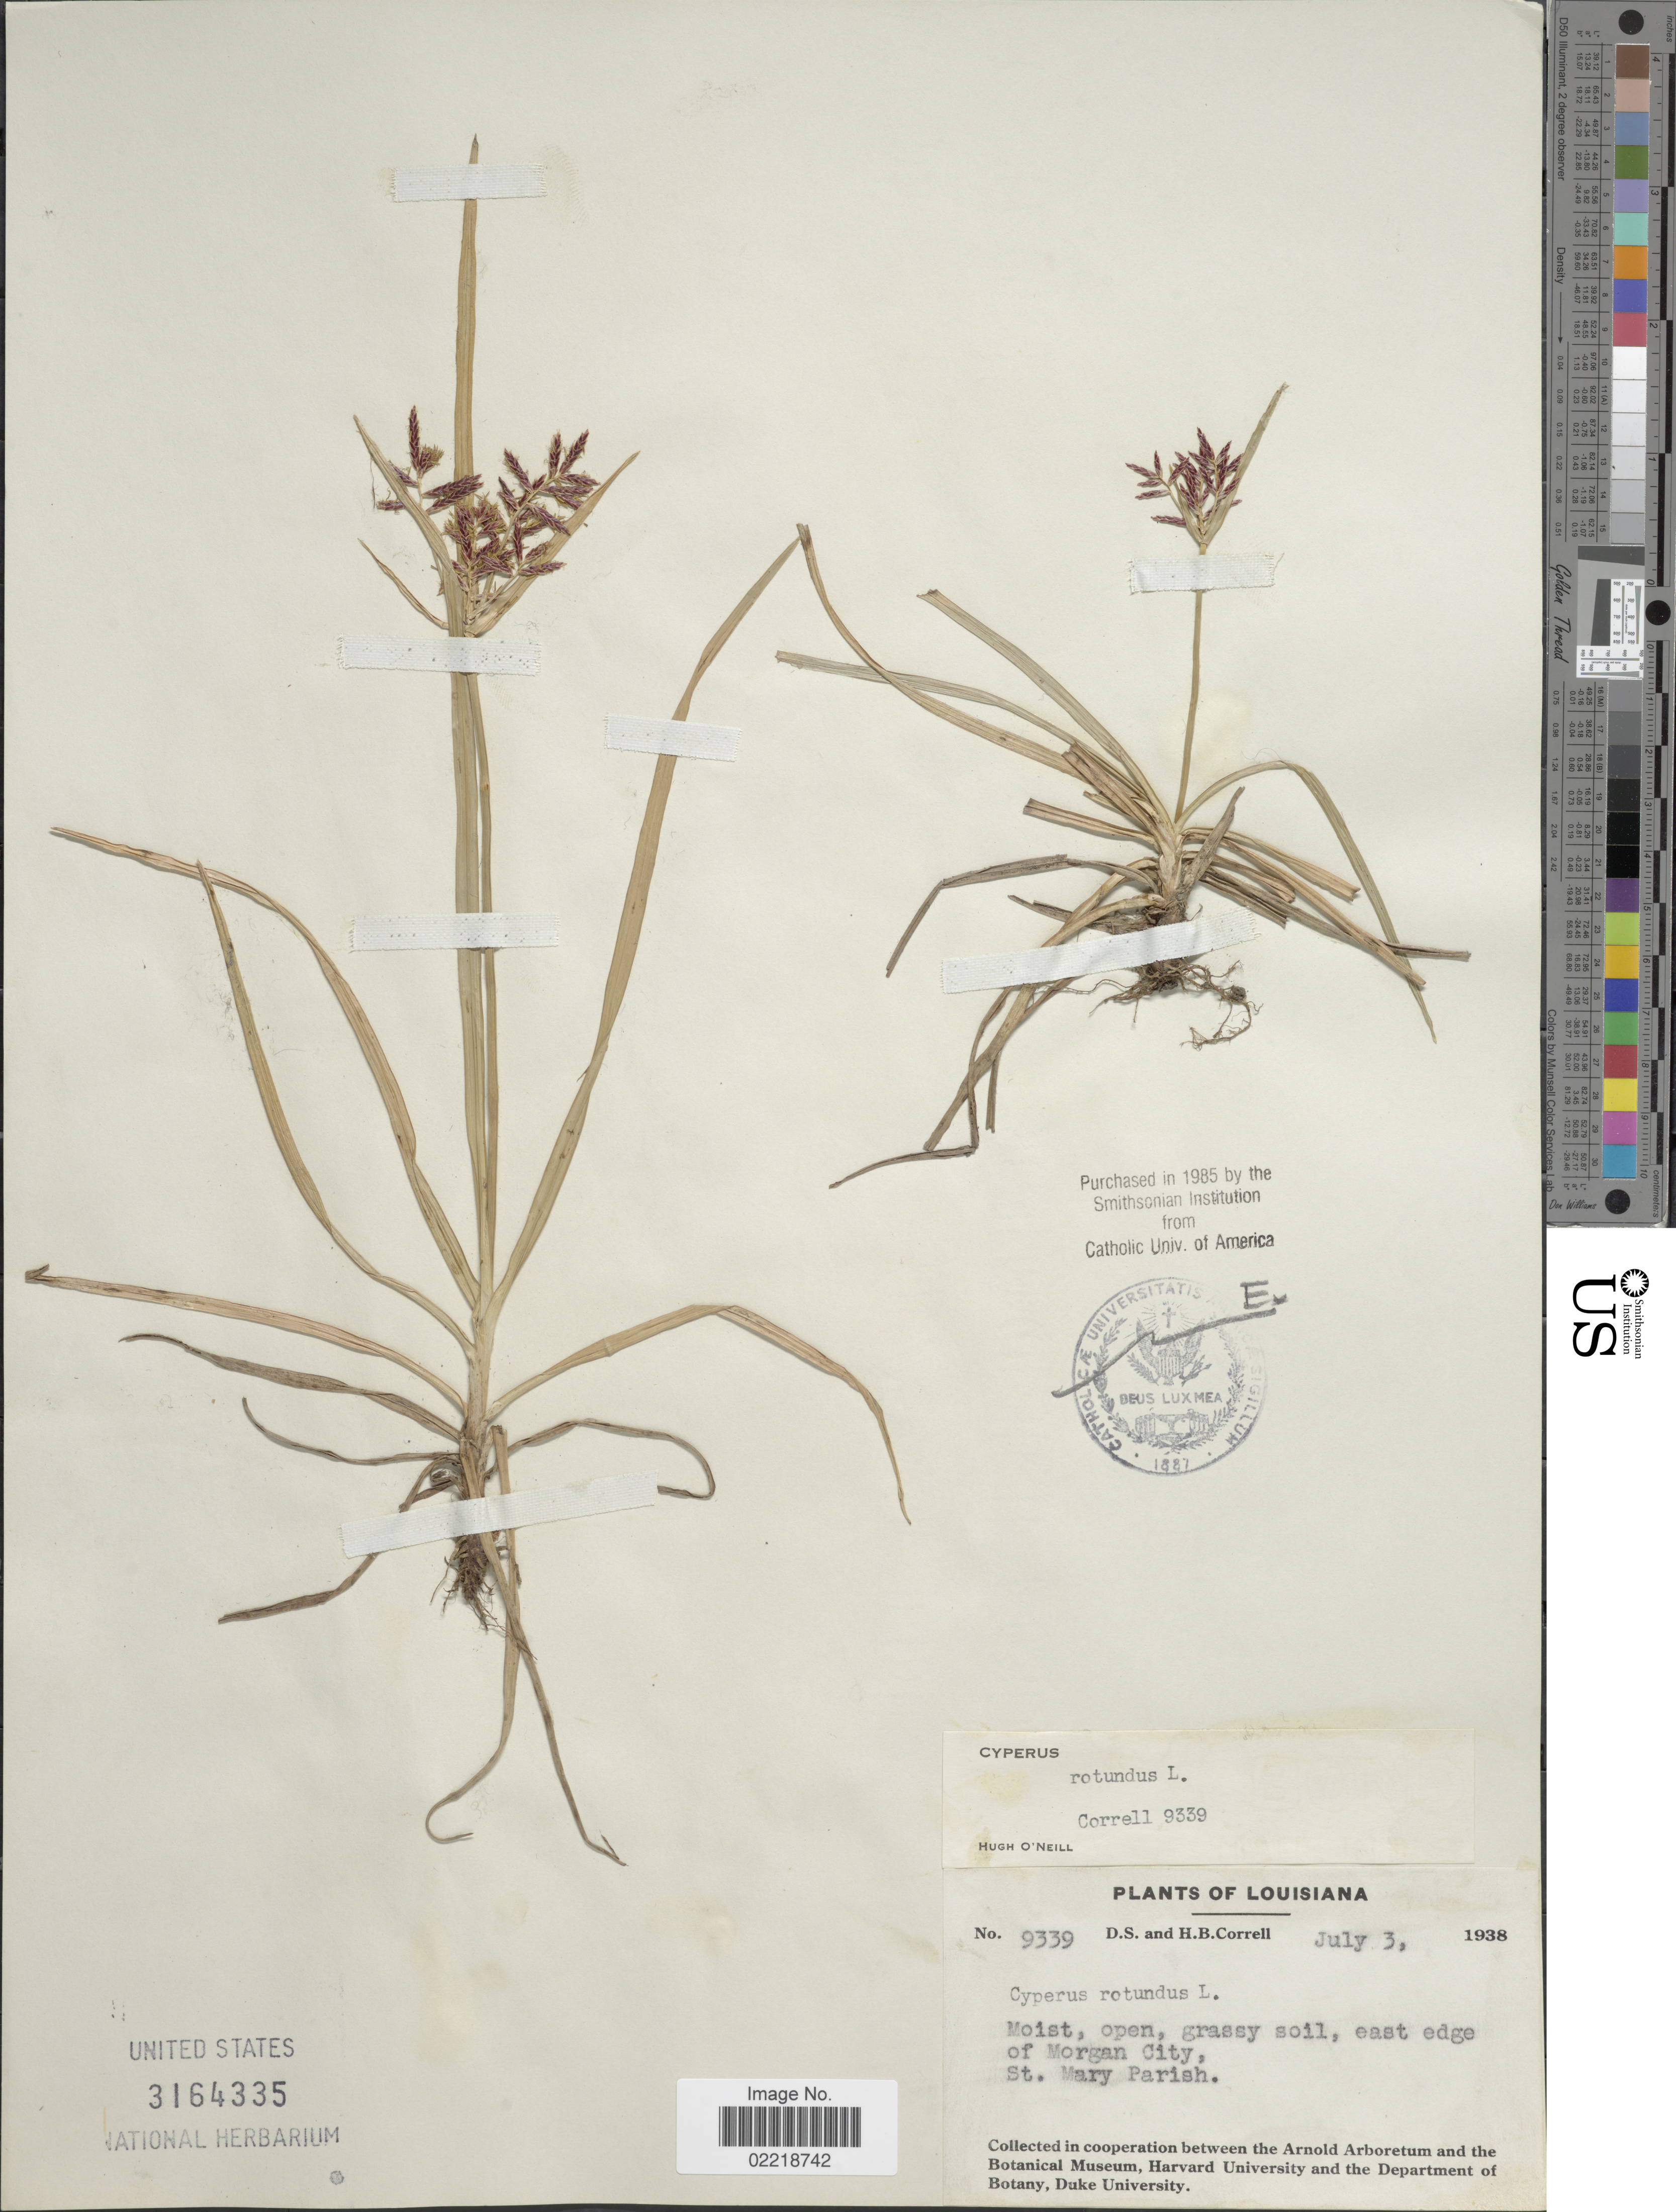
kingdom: Plantae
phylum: Tracheophyta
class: Liliopsida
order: Poales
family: Cyperaceae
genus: Cyperus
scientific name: Cyperus rotundus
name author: L.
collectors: D. S. Correll & H. Correll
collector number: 9339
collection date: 1938-07-03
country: United States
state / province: Louisiana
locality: East edge of Morgan City, St. Mary Parish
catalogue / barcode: US 3164335